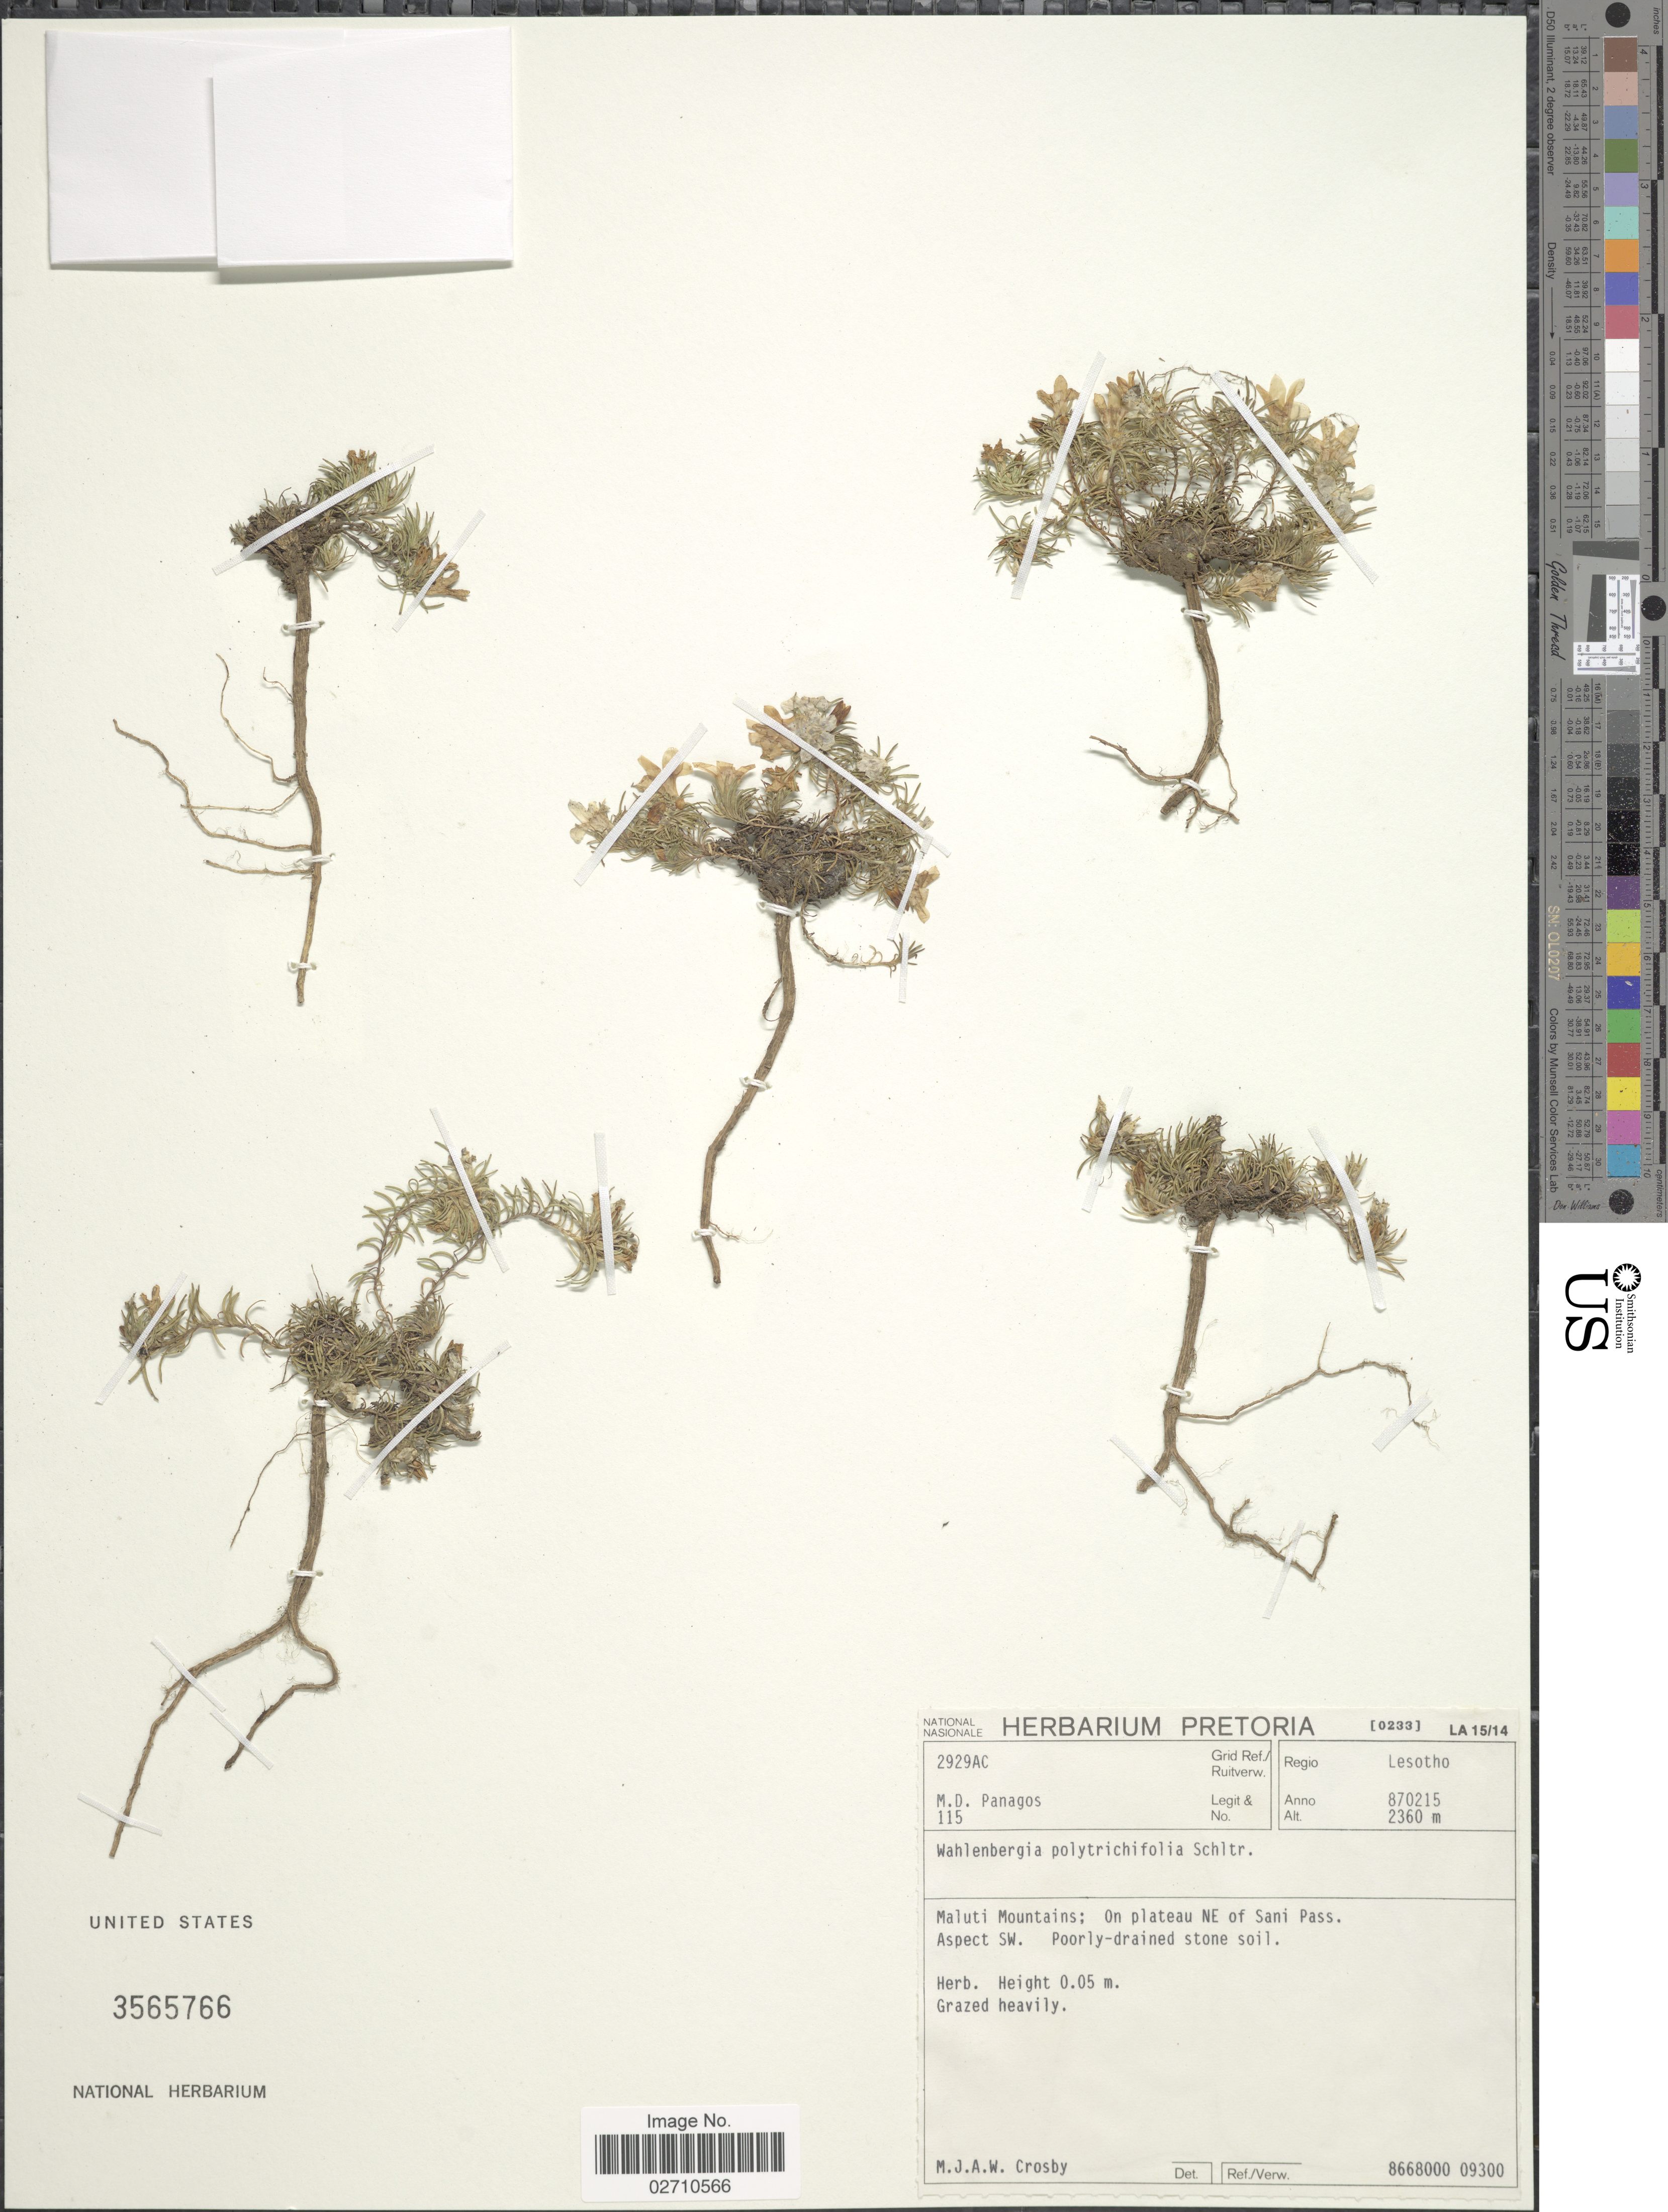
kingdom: Plantae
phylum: Tracheophyta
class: Magnoliopsida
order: Asterales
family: Campanulaceae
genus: Wahlenbergia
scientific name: Wahlenbergia polytrichifolia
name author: Schltr.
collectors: M. Panagos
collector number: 115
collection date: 1987-02-15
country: Lesotho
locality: Maluti Mountains; On plateau NE of Sani Pass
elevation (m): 2360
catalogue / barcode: US 3565766